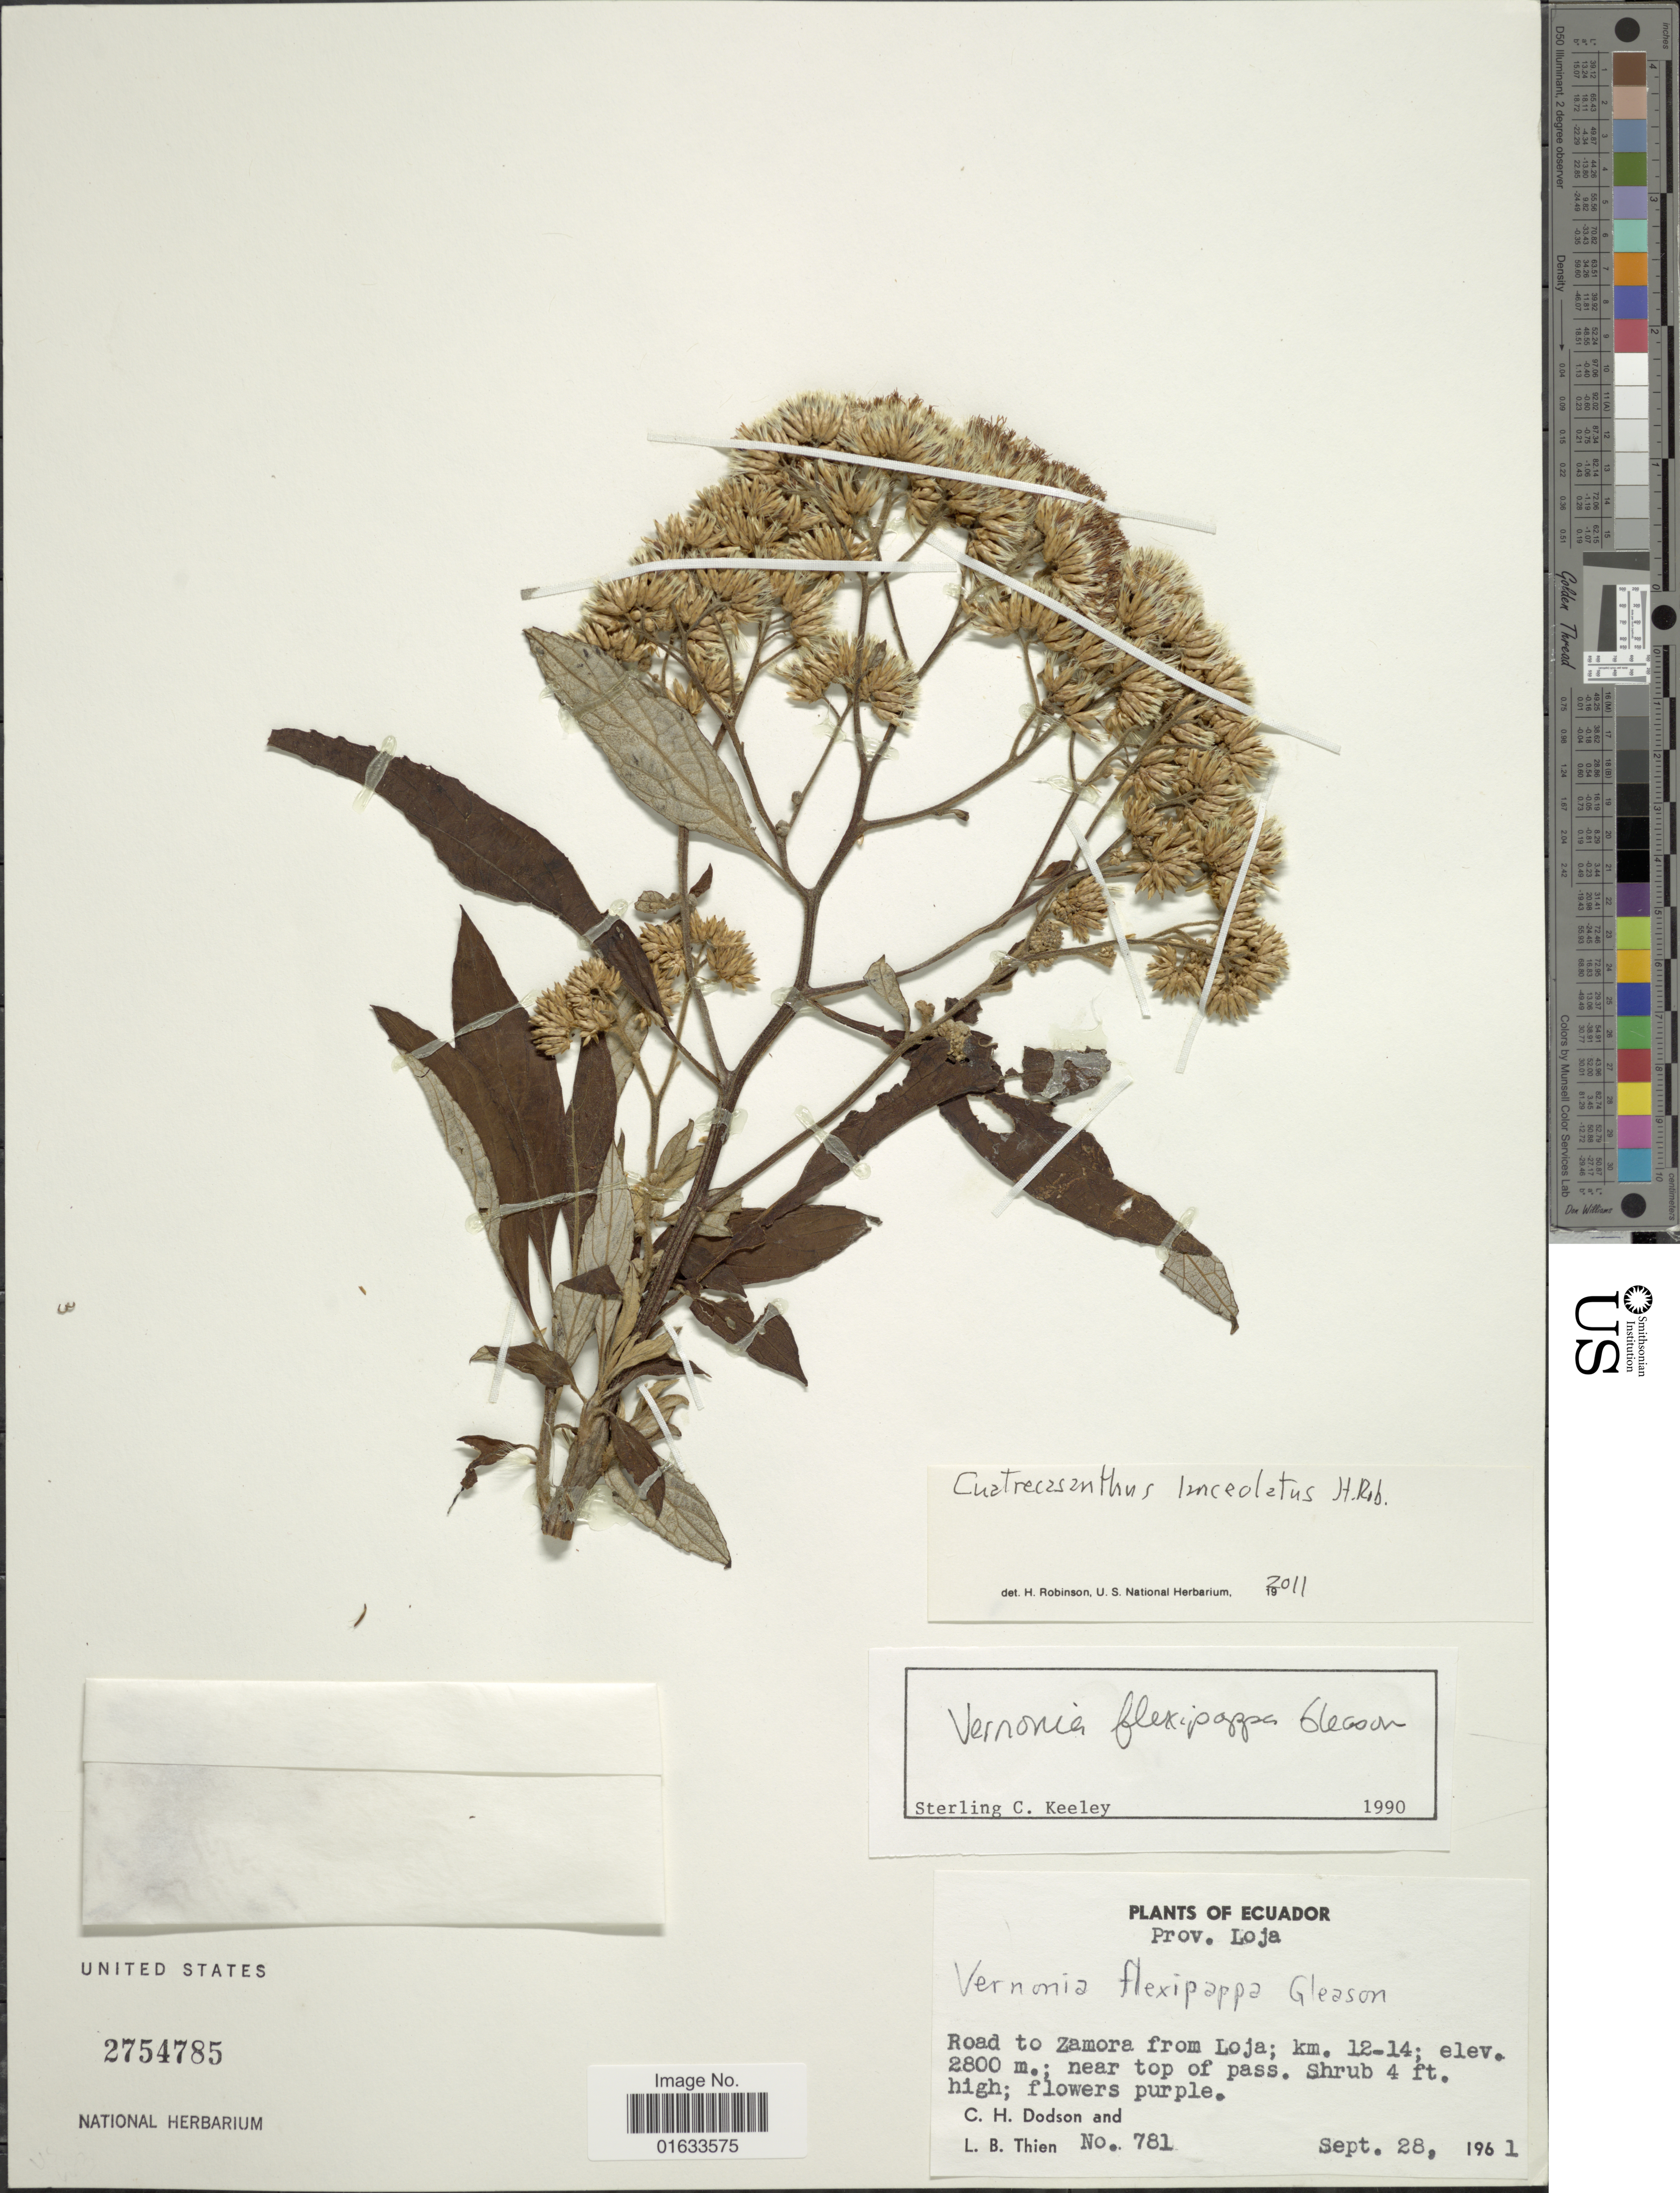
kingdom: Plantae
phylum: Tracheophyta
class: Magnoliopsida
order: Asterales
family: Asteraceae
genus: Cuatrecasanthus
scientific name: Cuatrecasanthus lanceolatus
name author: H. Rob. & V.A. Funk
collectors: C. H. Dodson & L. Thien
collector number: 781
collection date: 1961-09-28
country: Ecuador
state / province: Loja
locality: Prov. Loja. Road to Zamora from Loja; km. 12-14.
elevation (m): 2800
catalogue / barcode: US 2754785